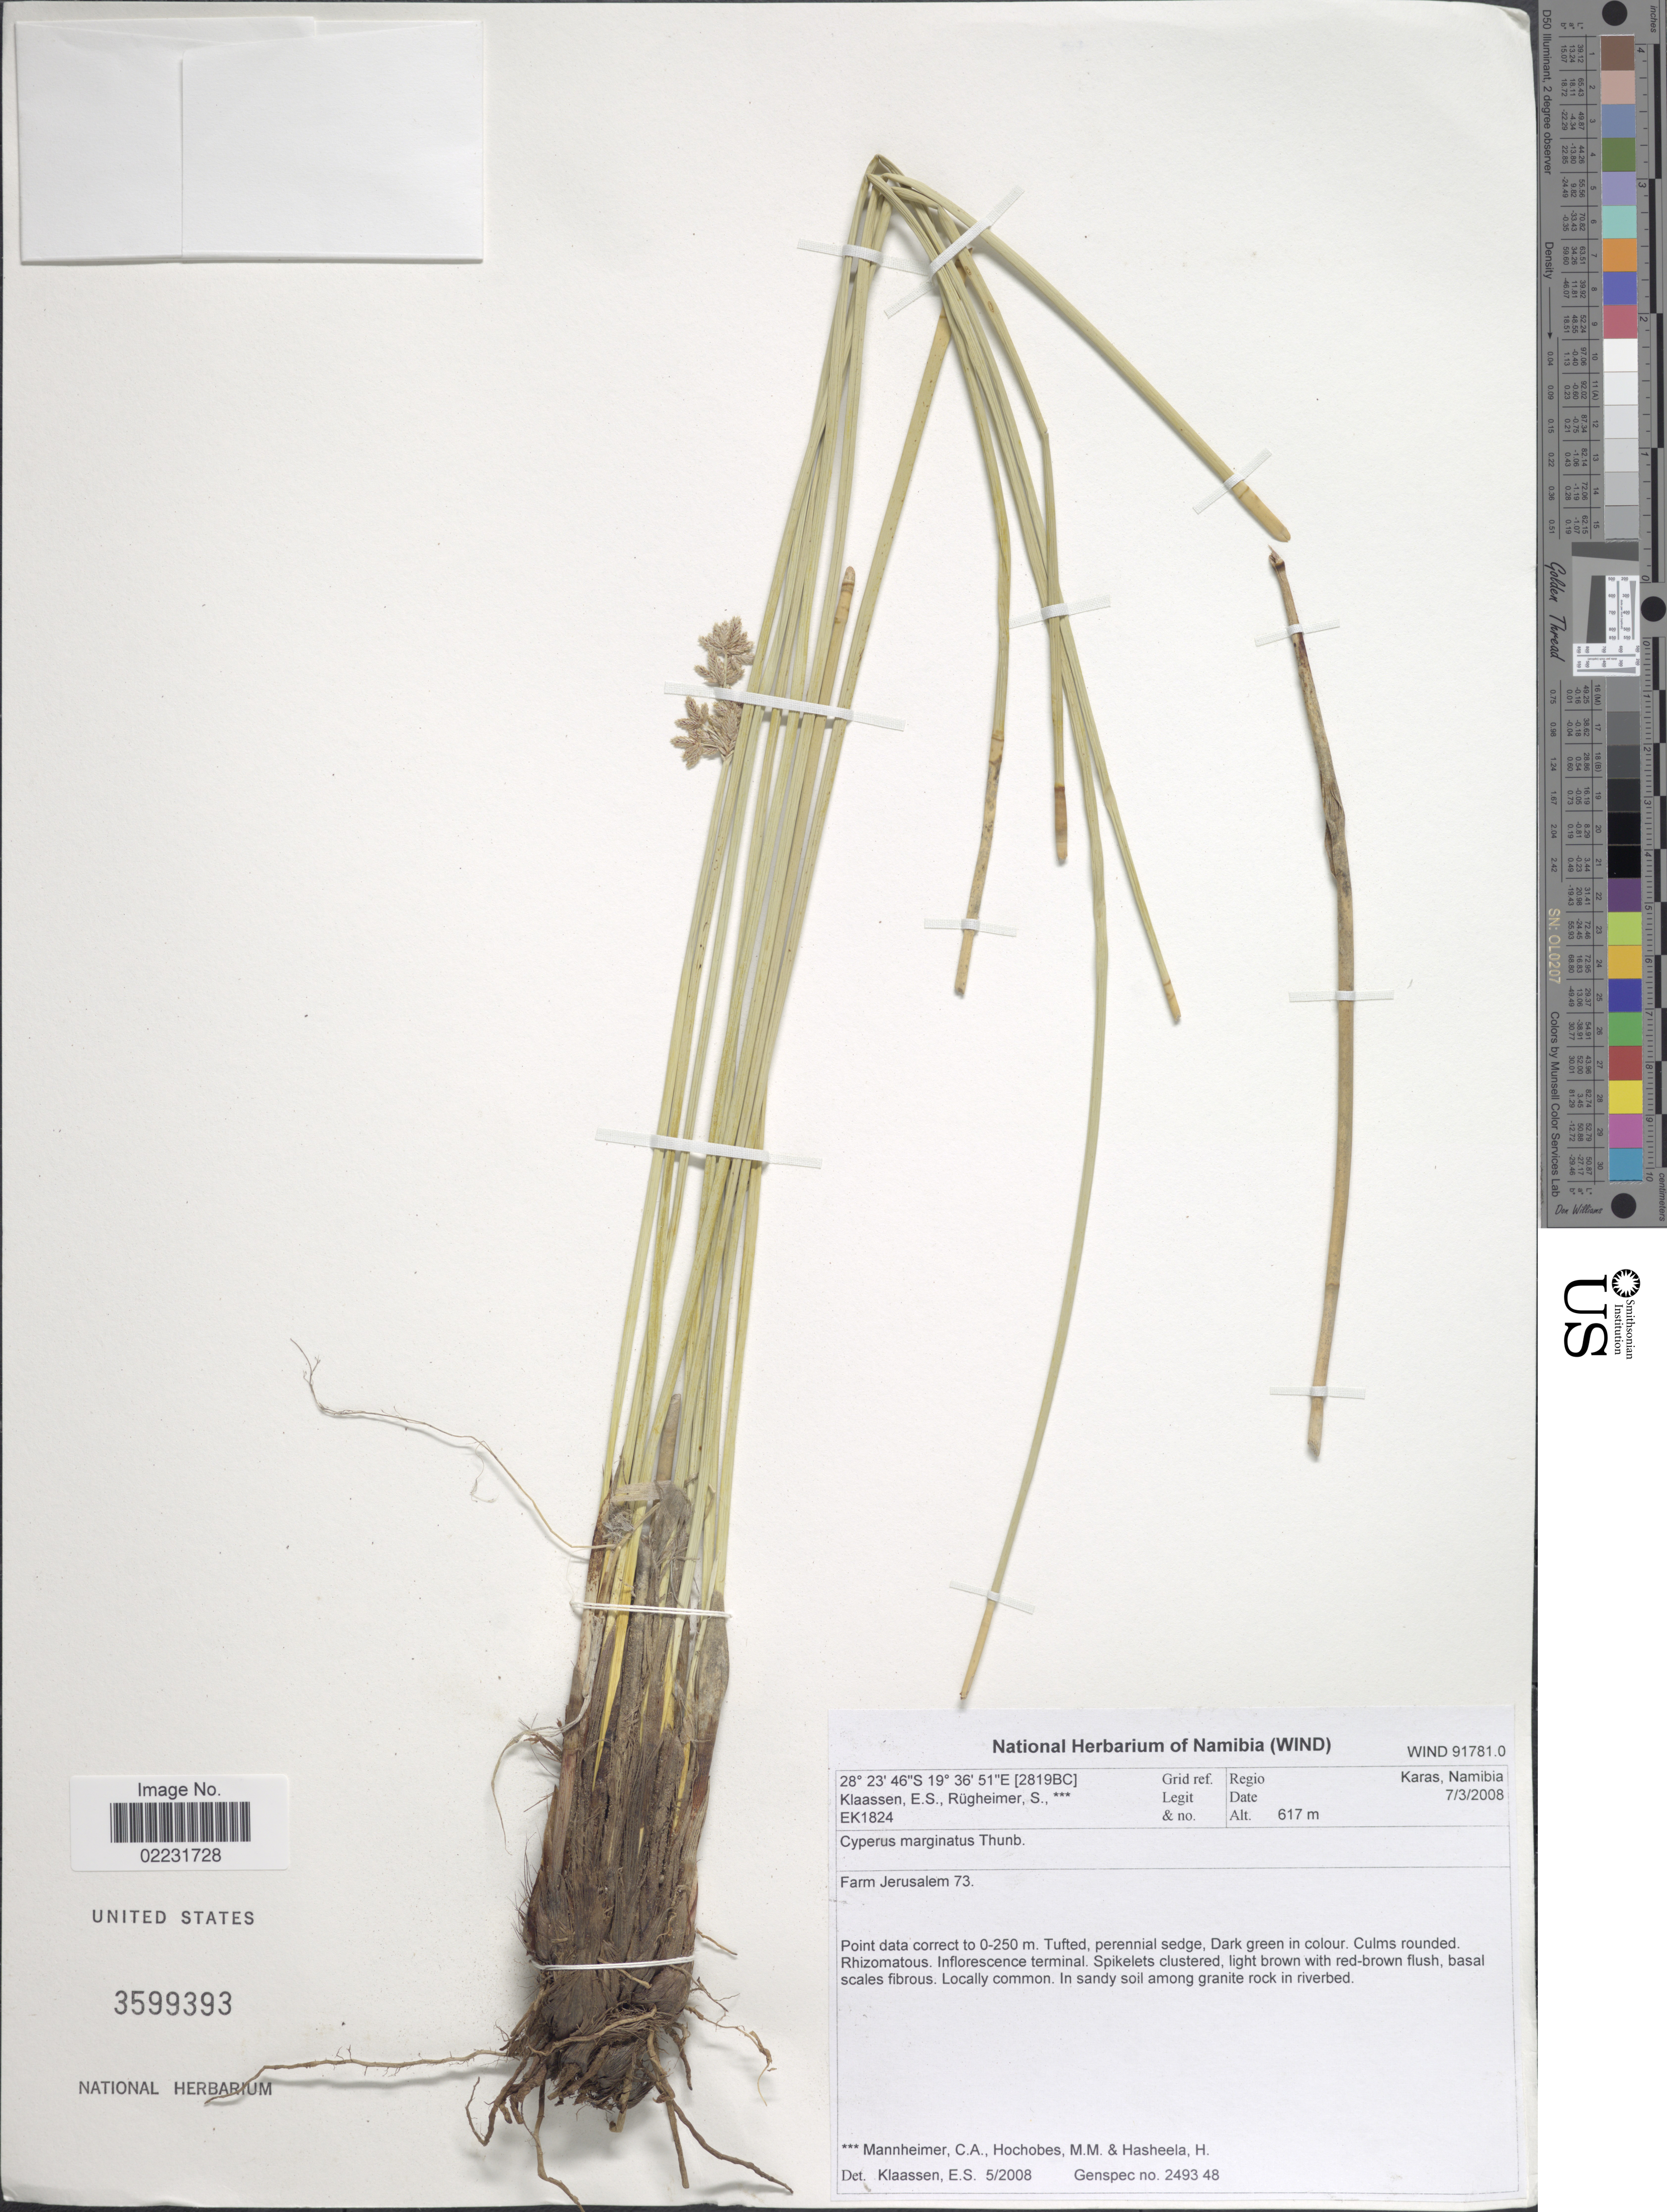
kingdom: Plantae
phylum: Tracheophyta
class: Liliopsida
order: Poales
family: Cyperaceae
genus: Cyperus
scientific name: Cyperus marginatus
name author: Thunb.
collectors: E. S. Klaassen, S. Rugheimer, C. A. Mannheimer, M. Hochobes & H. Hasheela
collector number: Ek1824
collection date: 2008-03-07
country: Namibia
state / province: Karas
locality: Farm Jerusalem 73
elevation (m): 617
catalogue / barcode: US 3599393